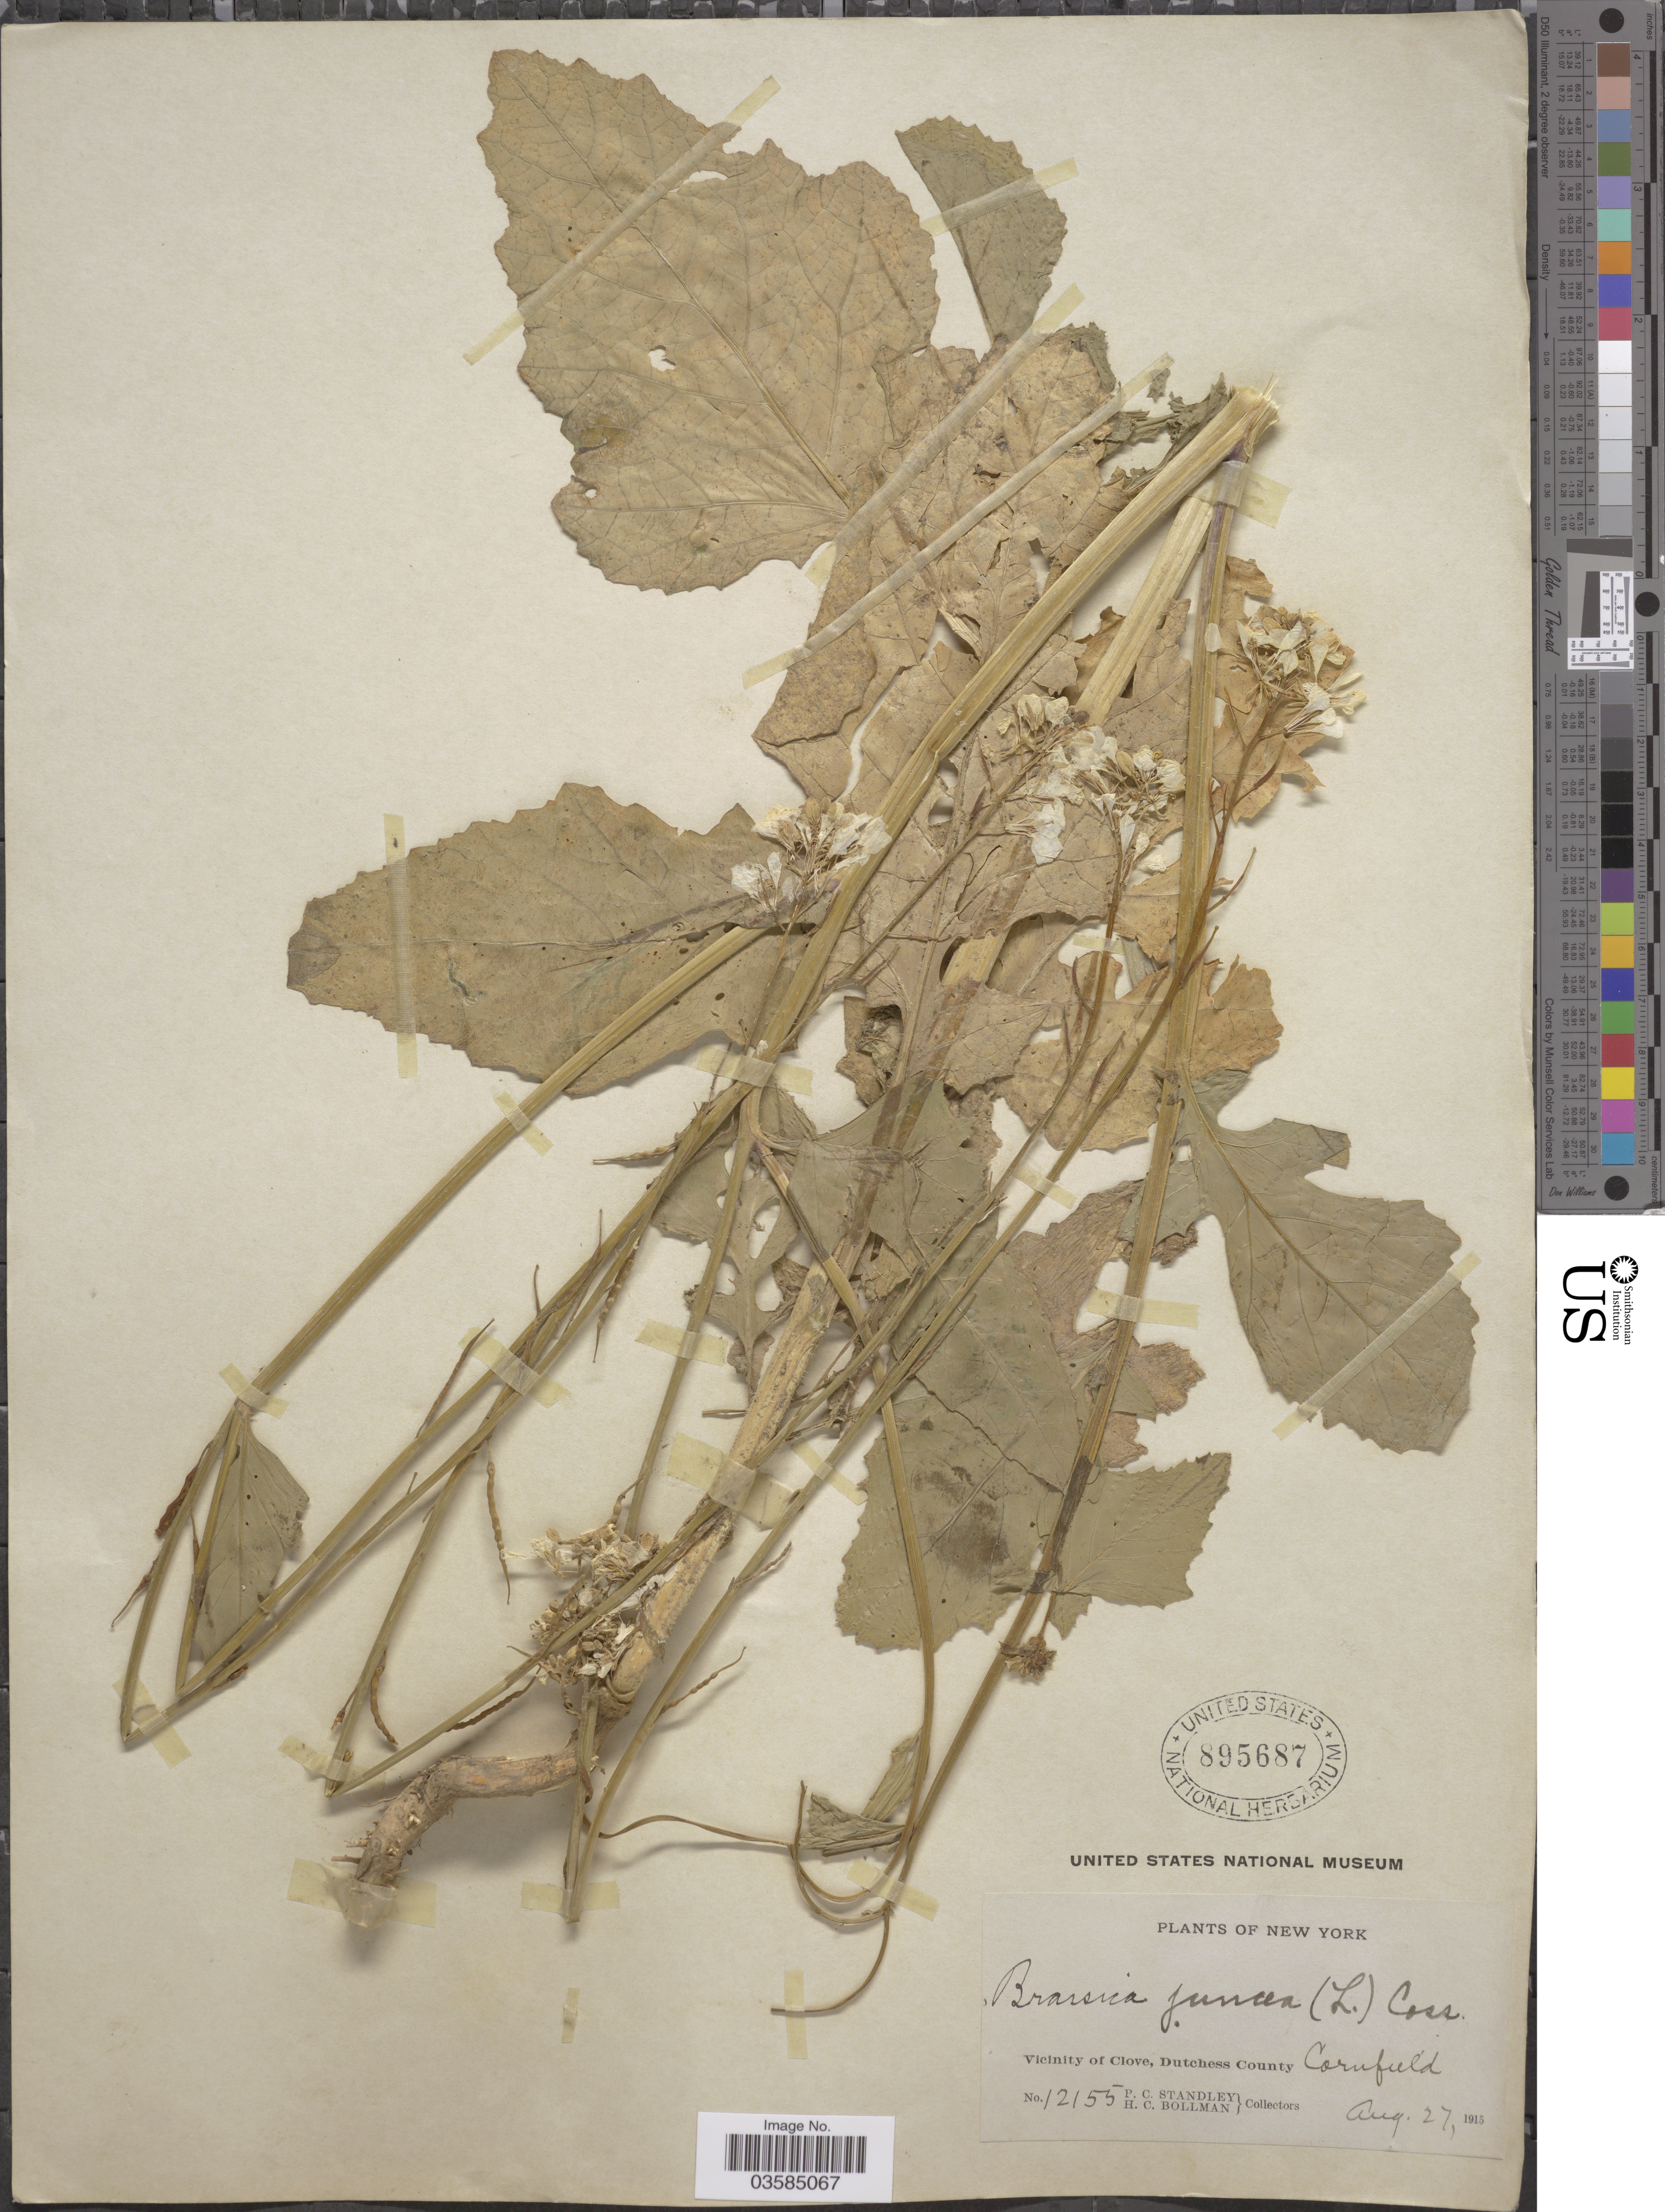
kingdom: Plantae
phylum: Tracheophyta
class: Magnoliopsida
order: Brassicales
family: Brassicaceae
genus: Brassica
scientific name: Brassica juncea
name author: (L.) Czern.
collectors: P. C. Standley & H. C. Bollman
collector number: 12155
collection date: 1915-08-27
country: United States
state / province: New York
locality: Vicinity of Clove, Dutchess County Cornfield.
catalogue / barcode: US 895687